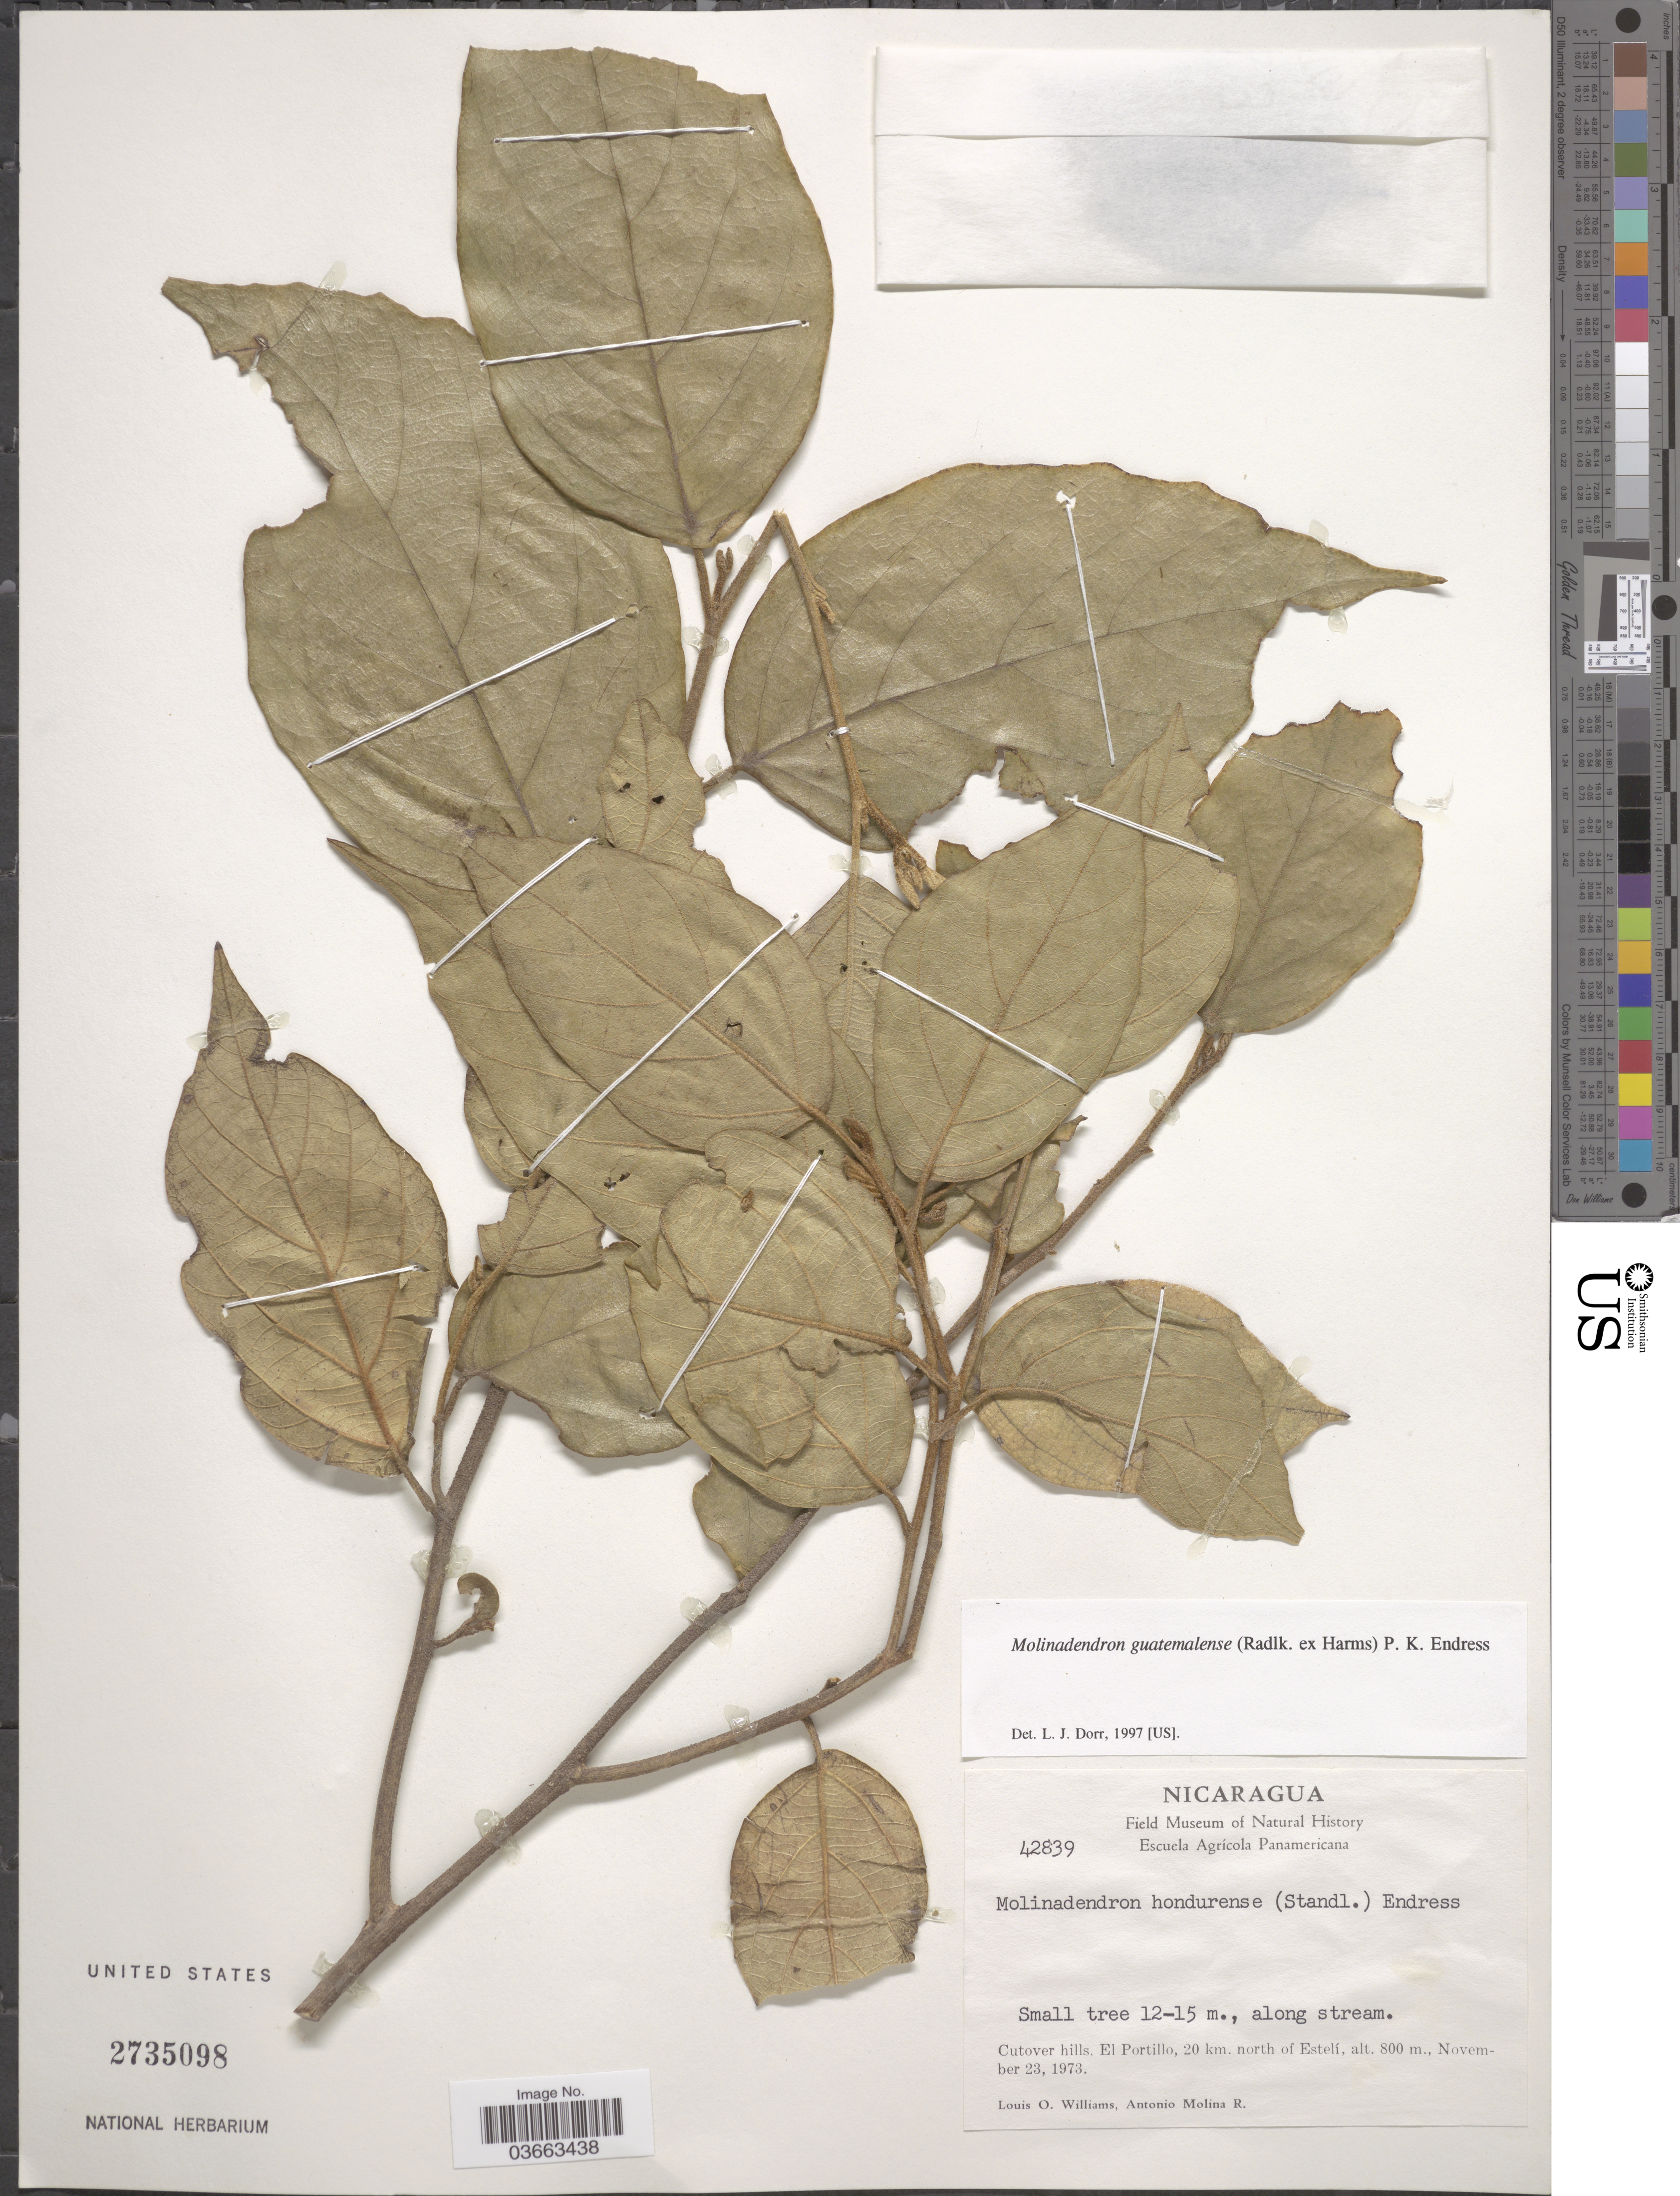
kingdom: Plantae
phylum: Tracheophyta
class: Magnoliopsida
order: Saxifragales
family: Hamamelidaceae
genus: Molinadendron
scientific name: Molinadendron guatemalense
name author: (Harms)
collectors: L. O. Williams & A. Molina R.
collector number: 42839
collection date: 1973-11-23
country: Nicaragua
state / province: Esteli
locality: Cutover hills, El Portillo, 20 km. north of Estelí.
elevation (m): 800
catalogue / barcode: US 2735098